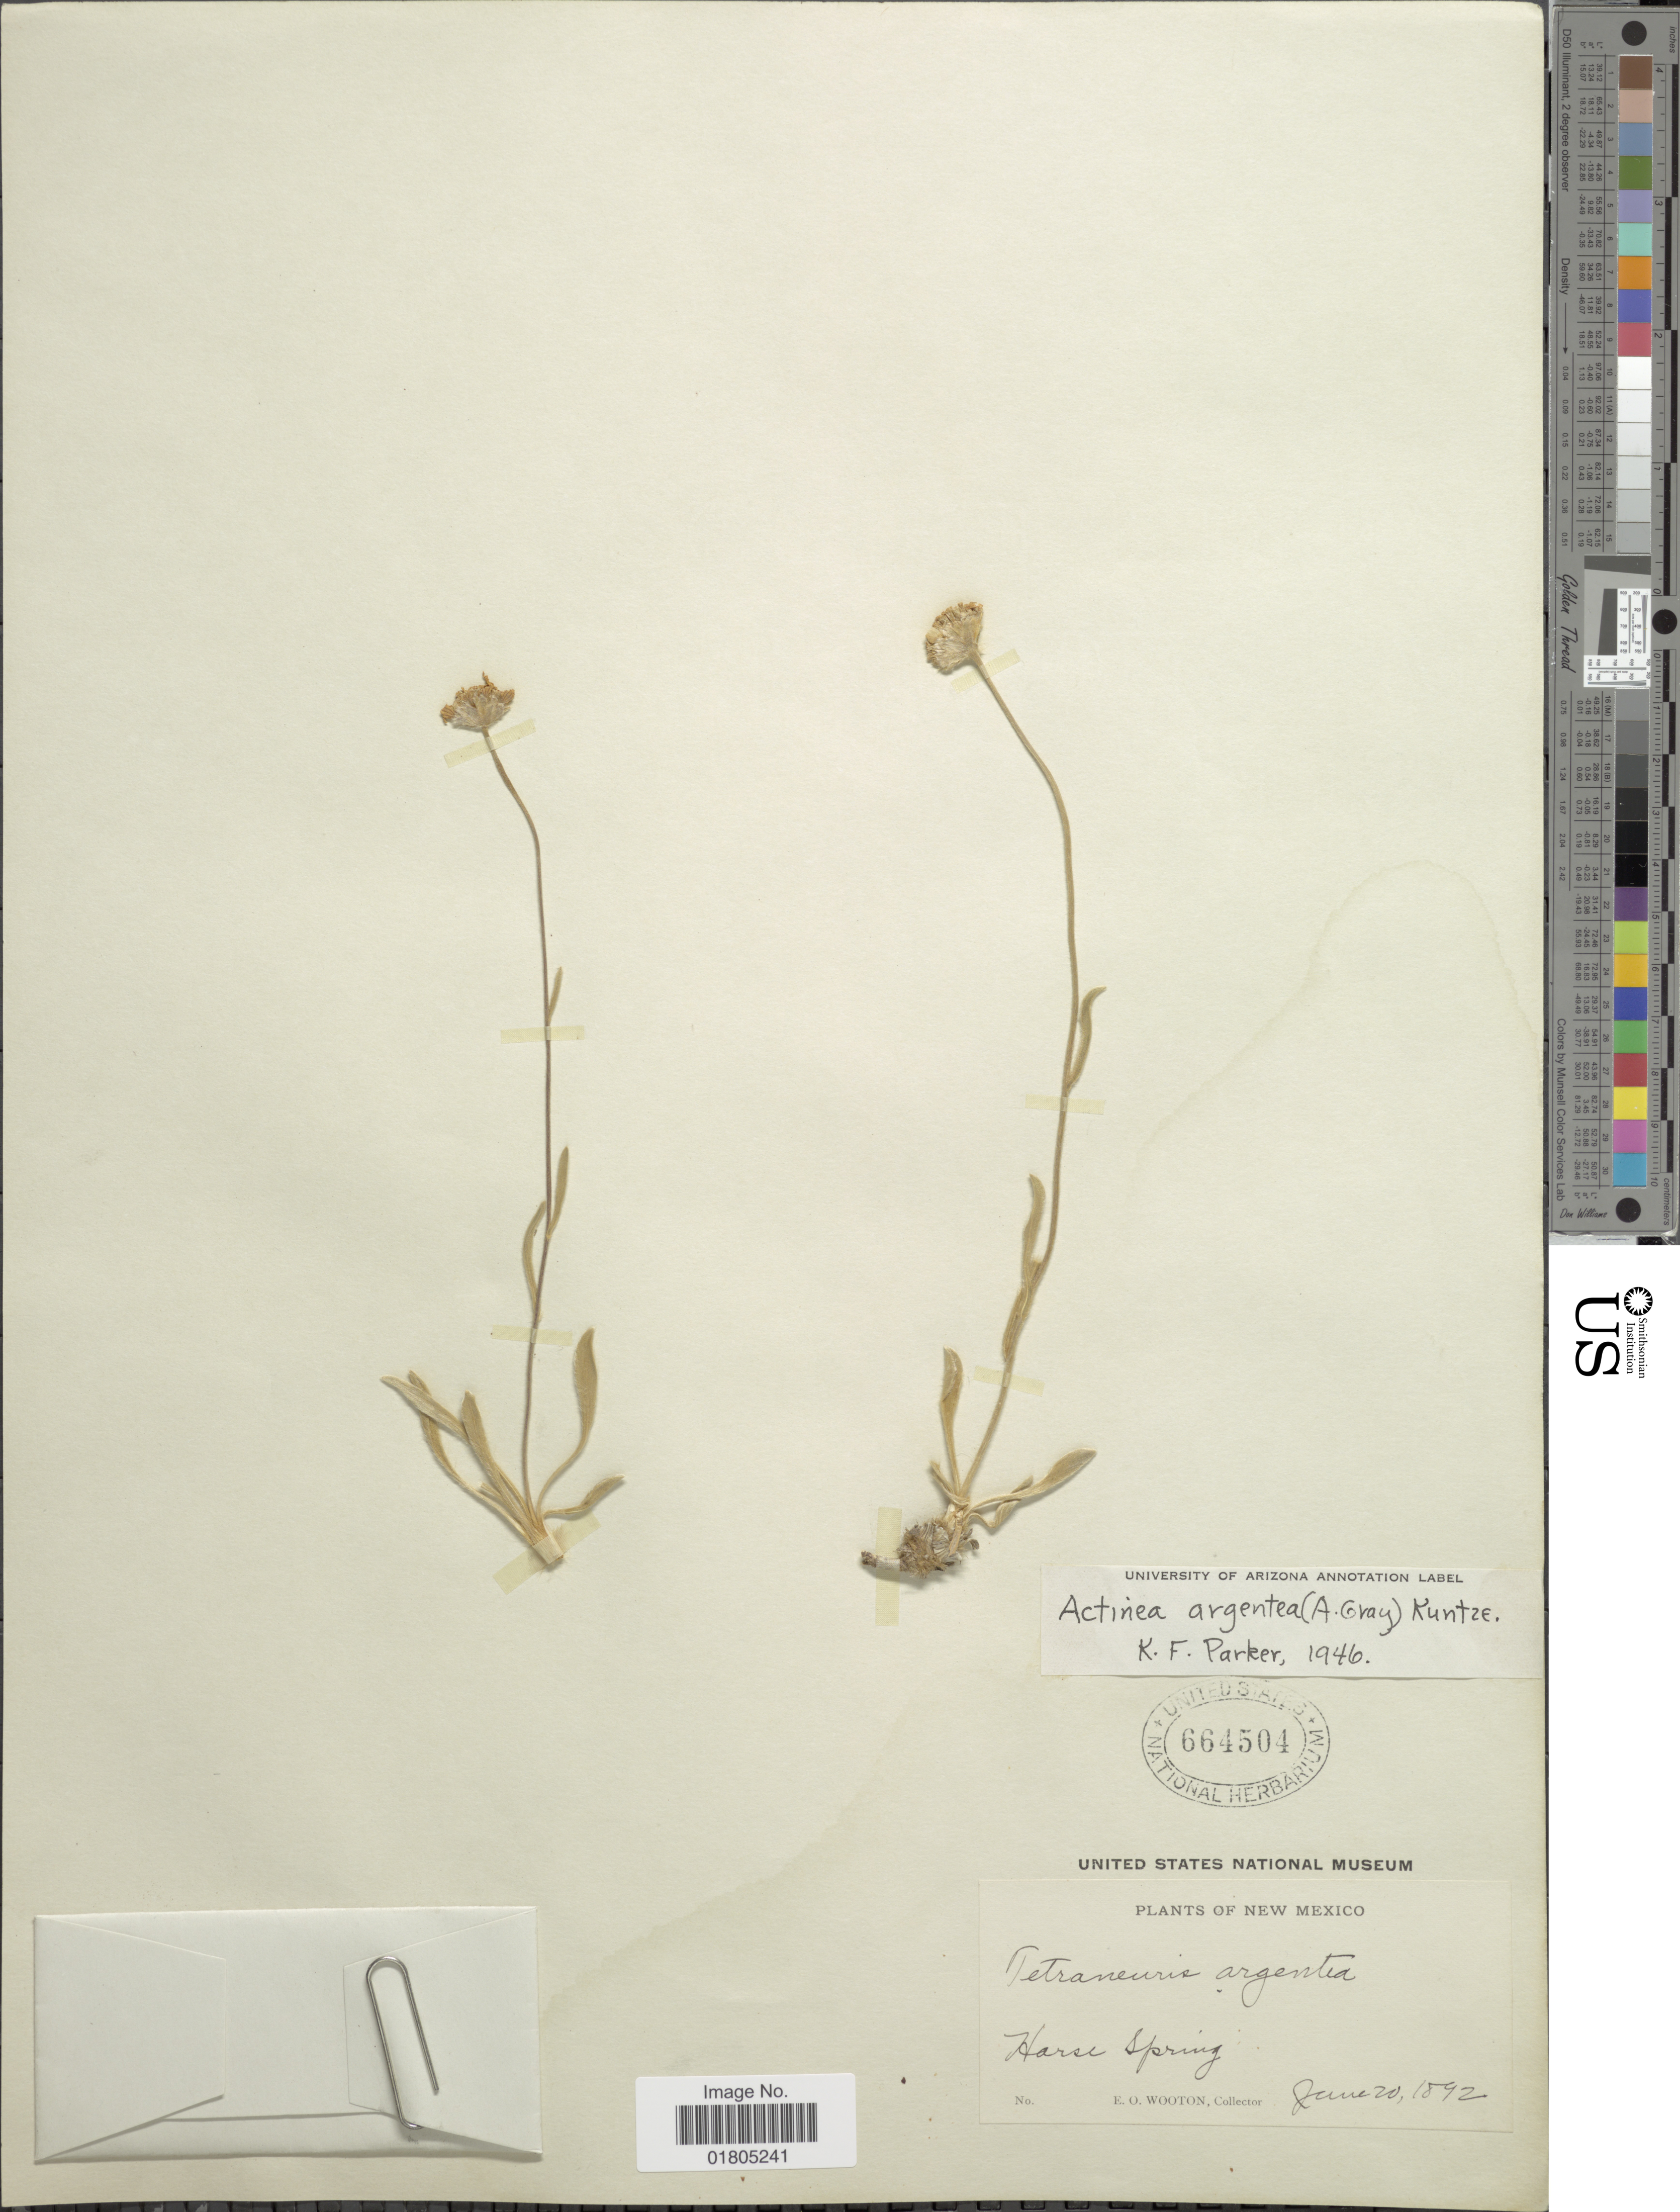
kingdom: Plantae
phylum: Tracheophyta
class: Magnoliopsida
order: Asterales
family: Asteraceae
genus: Actinea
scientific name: Actinea argentea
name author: (A. Gray) Kuntze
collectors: E. O. Wooton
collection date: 1892-06-20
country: United States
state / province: New Mexico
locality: Horse Spring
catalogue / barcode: US 664504